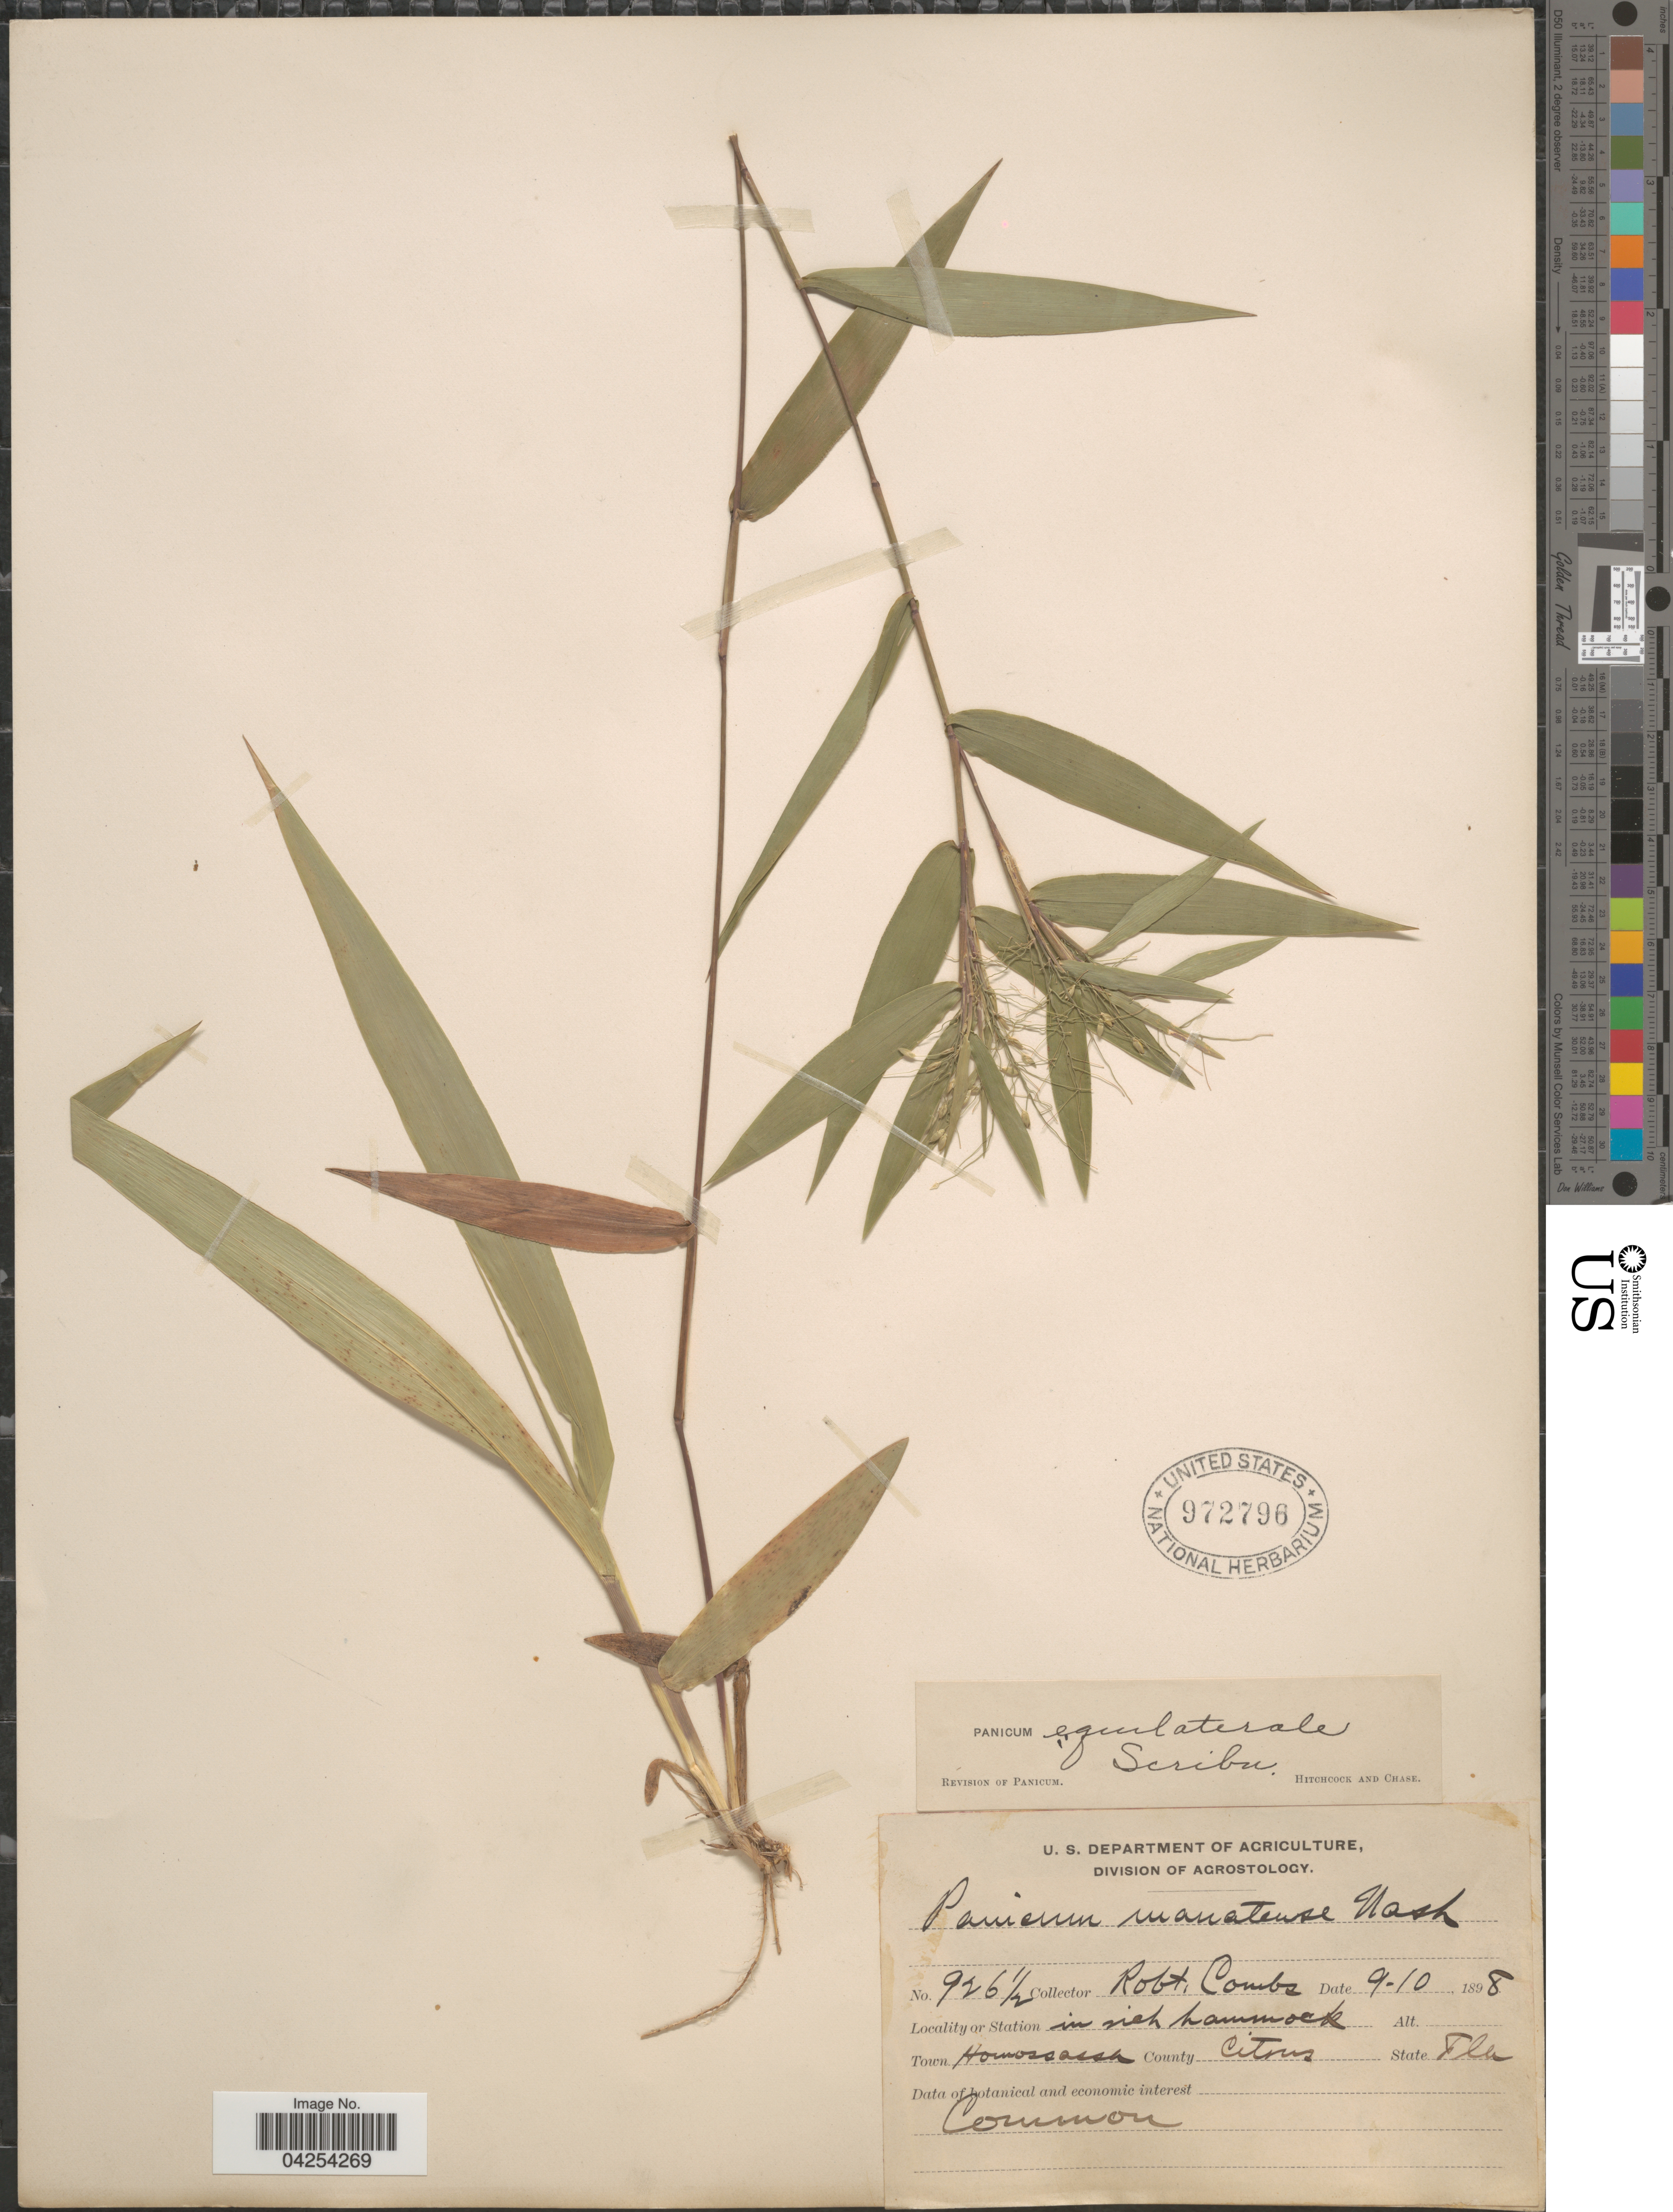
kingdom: Plantae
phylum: Tracheophyta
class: Liliopsida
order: Poales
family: Poaceae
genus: Dichanthelium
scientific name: Dichanthelium commutatum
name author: (Schult.) Gould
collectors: R. Combs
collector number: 926½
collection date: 1898-09-10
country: United States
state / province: Florida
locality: In rich hammock. Town Homossassa. County Citrus.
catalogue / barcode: US 972796